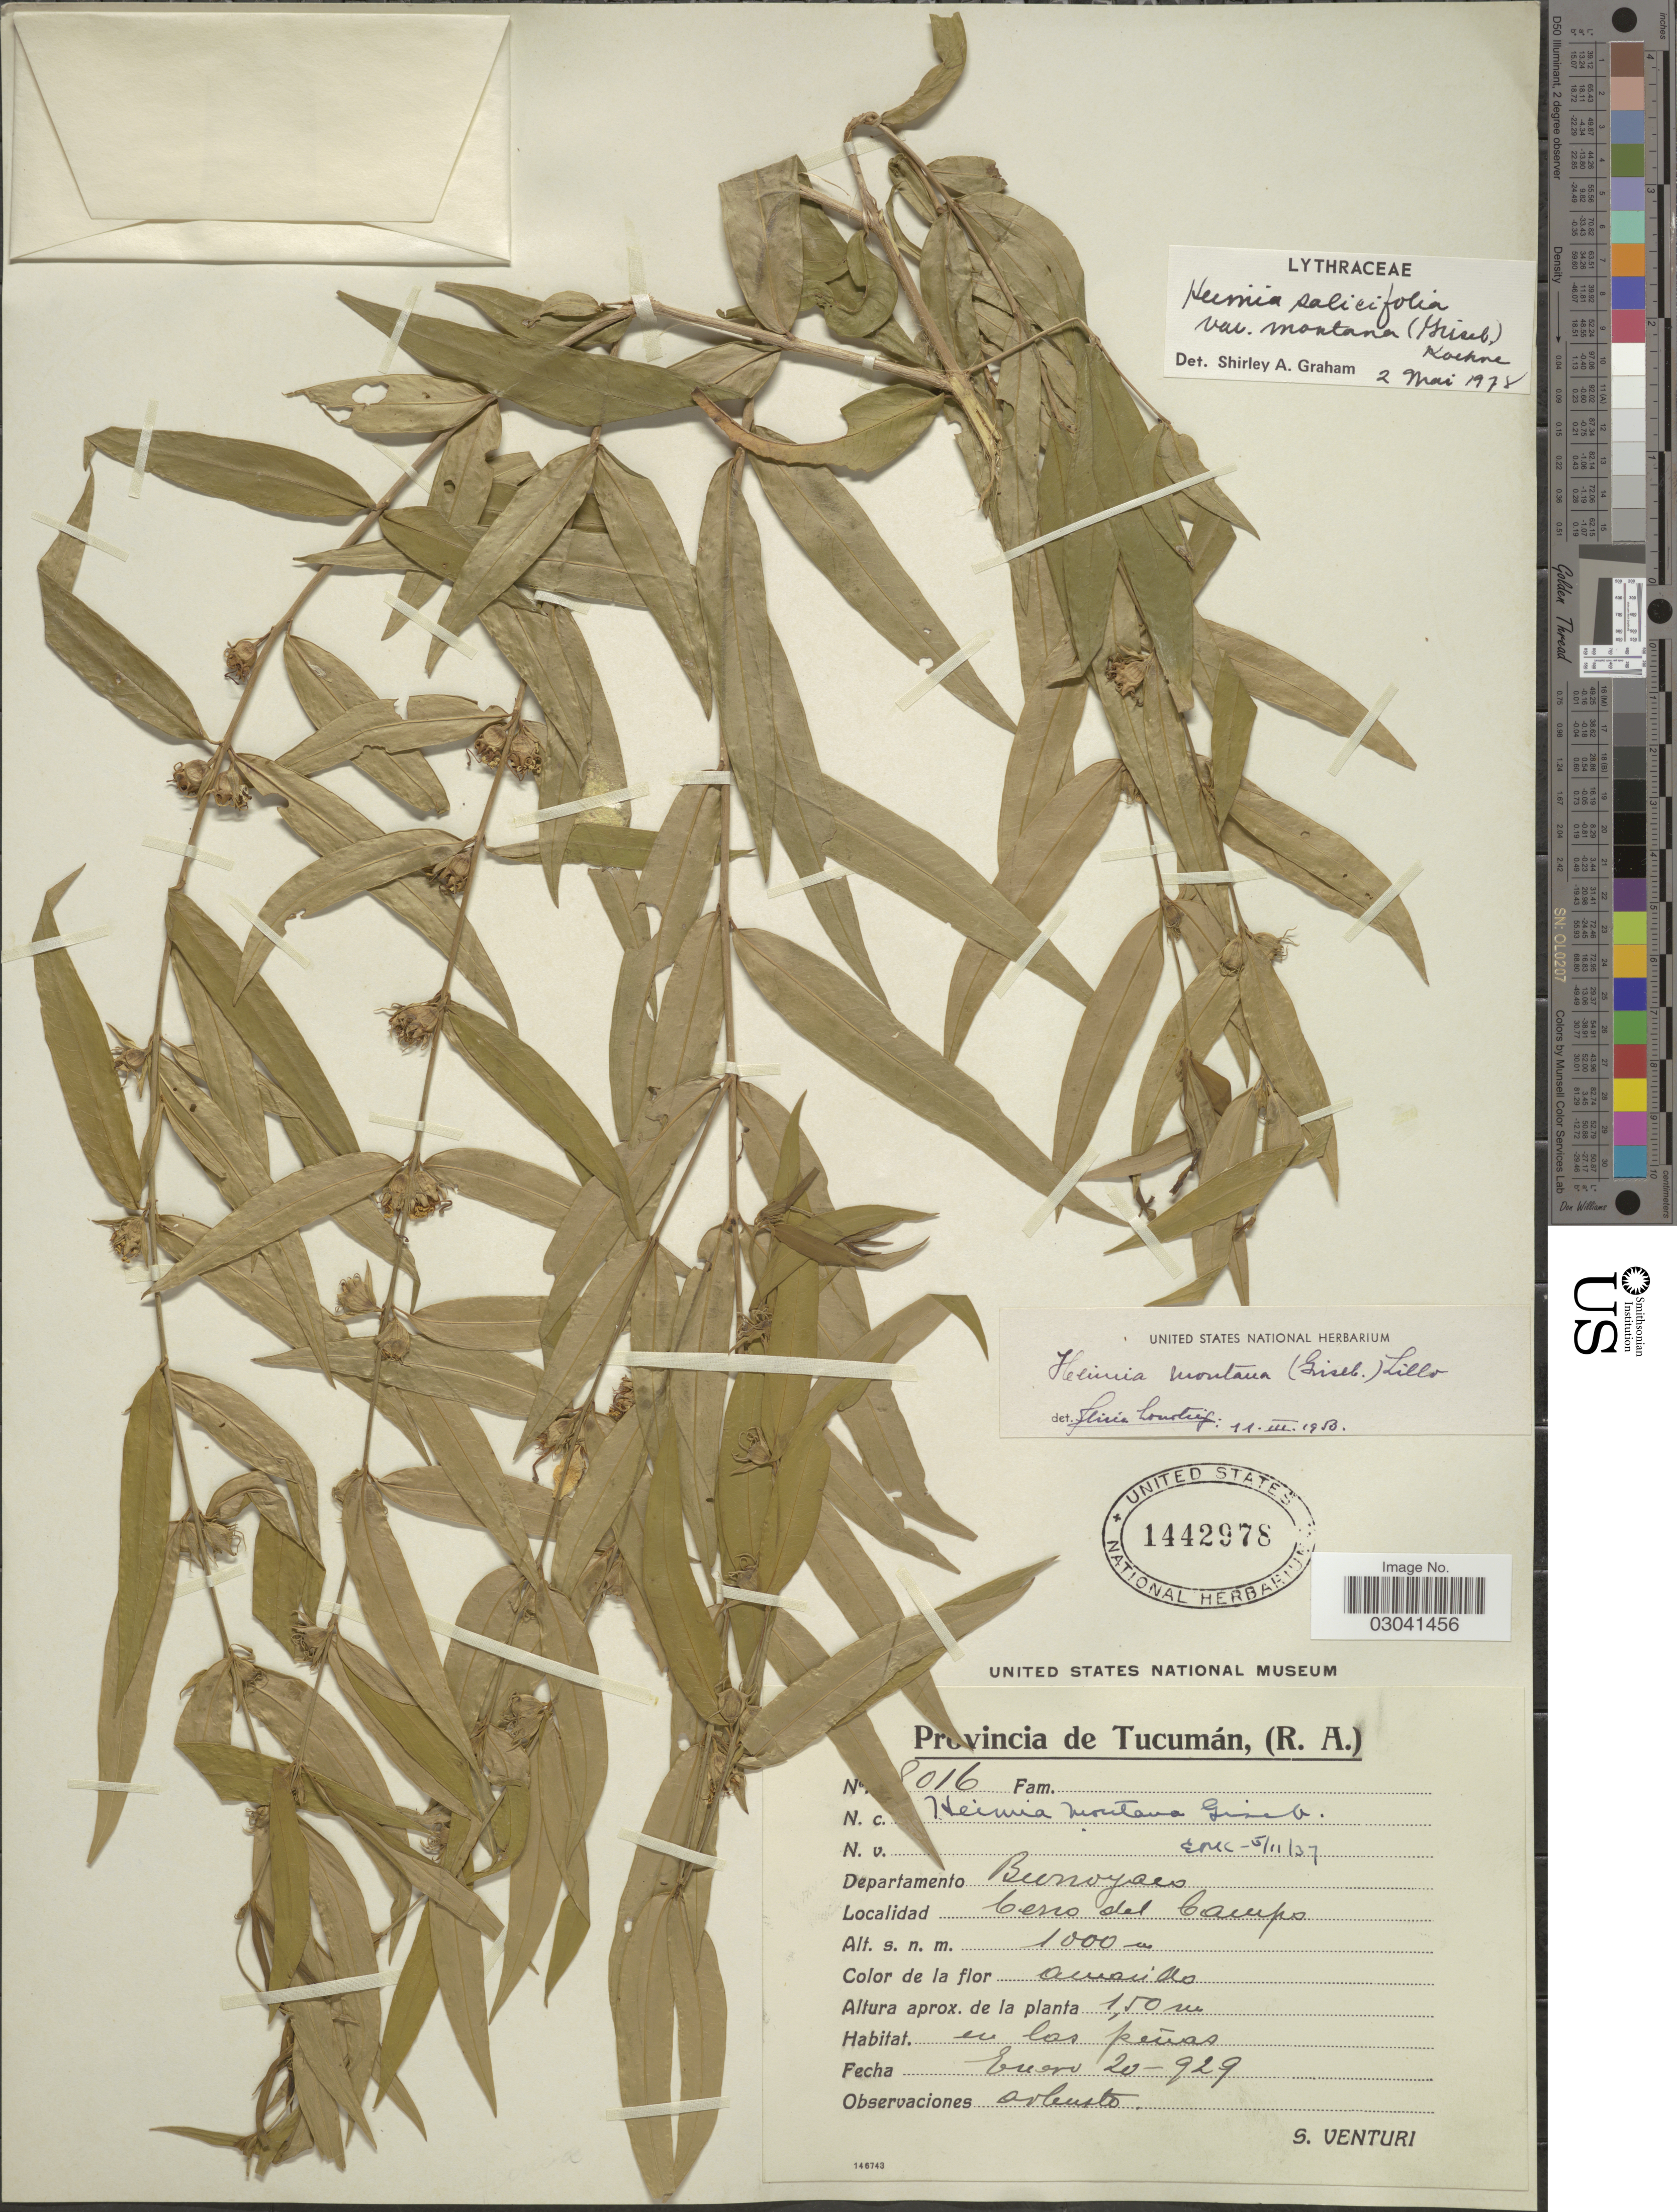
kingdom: Plantae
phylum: Tracheophyta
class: Magnoliopsida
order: Myrtales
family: Lythraceae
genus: Heimia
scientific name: Heimia montana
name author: (Griseb.) Lillo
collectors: S. Venturi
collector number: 8016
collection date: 1929-01-20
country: Argentina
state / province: Tucuman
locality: Provincia de Tucumán, (R.A.), Departamento Burroyacu, Cerro del Campo.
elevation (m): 1000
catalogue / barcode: US 1442978